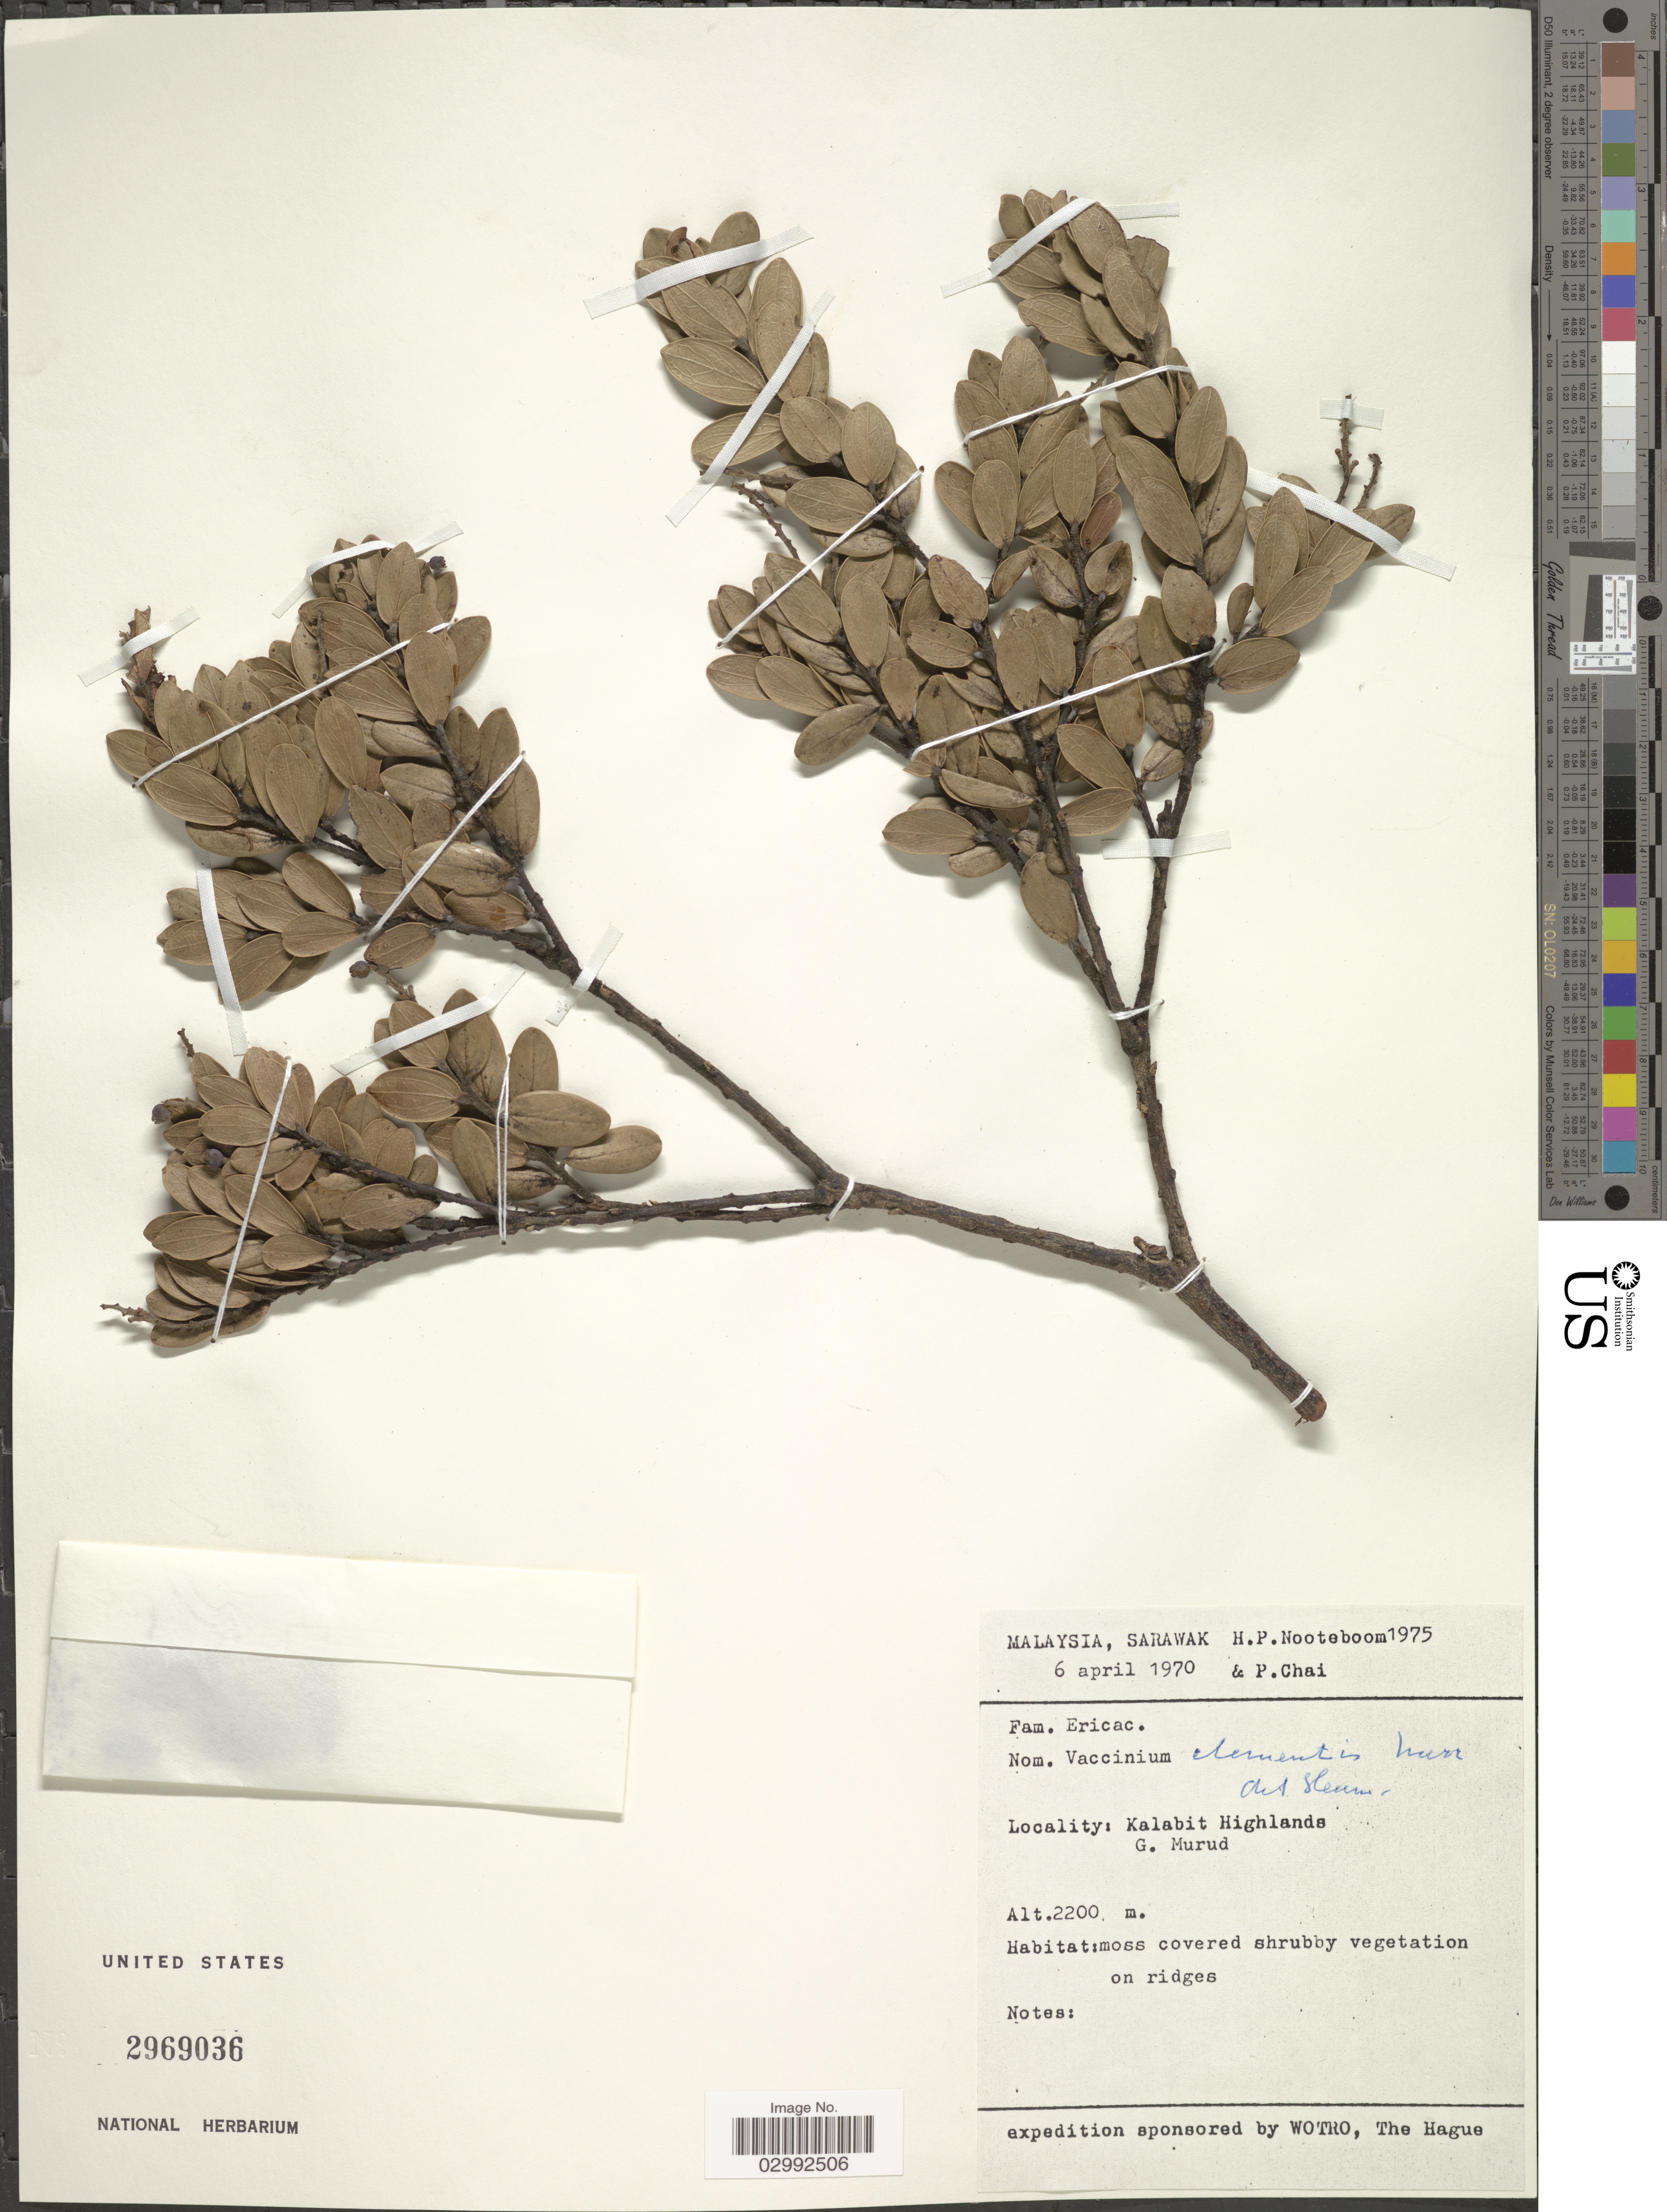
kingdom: Plantae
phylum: Tracheophyta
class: Magnoliopsida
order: Ericales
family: Ericaceae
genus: Vaccinium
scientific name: Vaccinium clementis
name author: Merr.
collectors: H. P. Nooteboom & P. Chai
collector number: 1975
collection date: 1970-04-06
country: Malaysia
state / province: Sarawak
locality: Kalabit Highlands, G. Murud.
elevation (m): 2200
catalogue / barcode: US 2969036